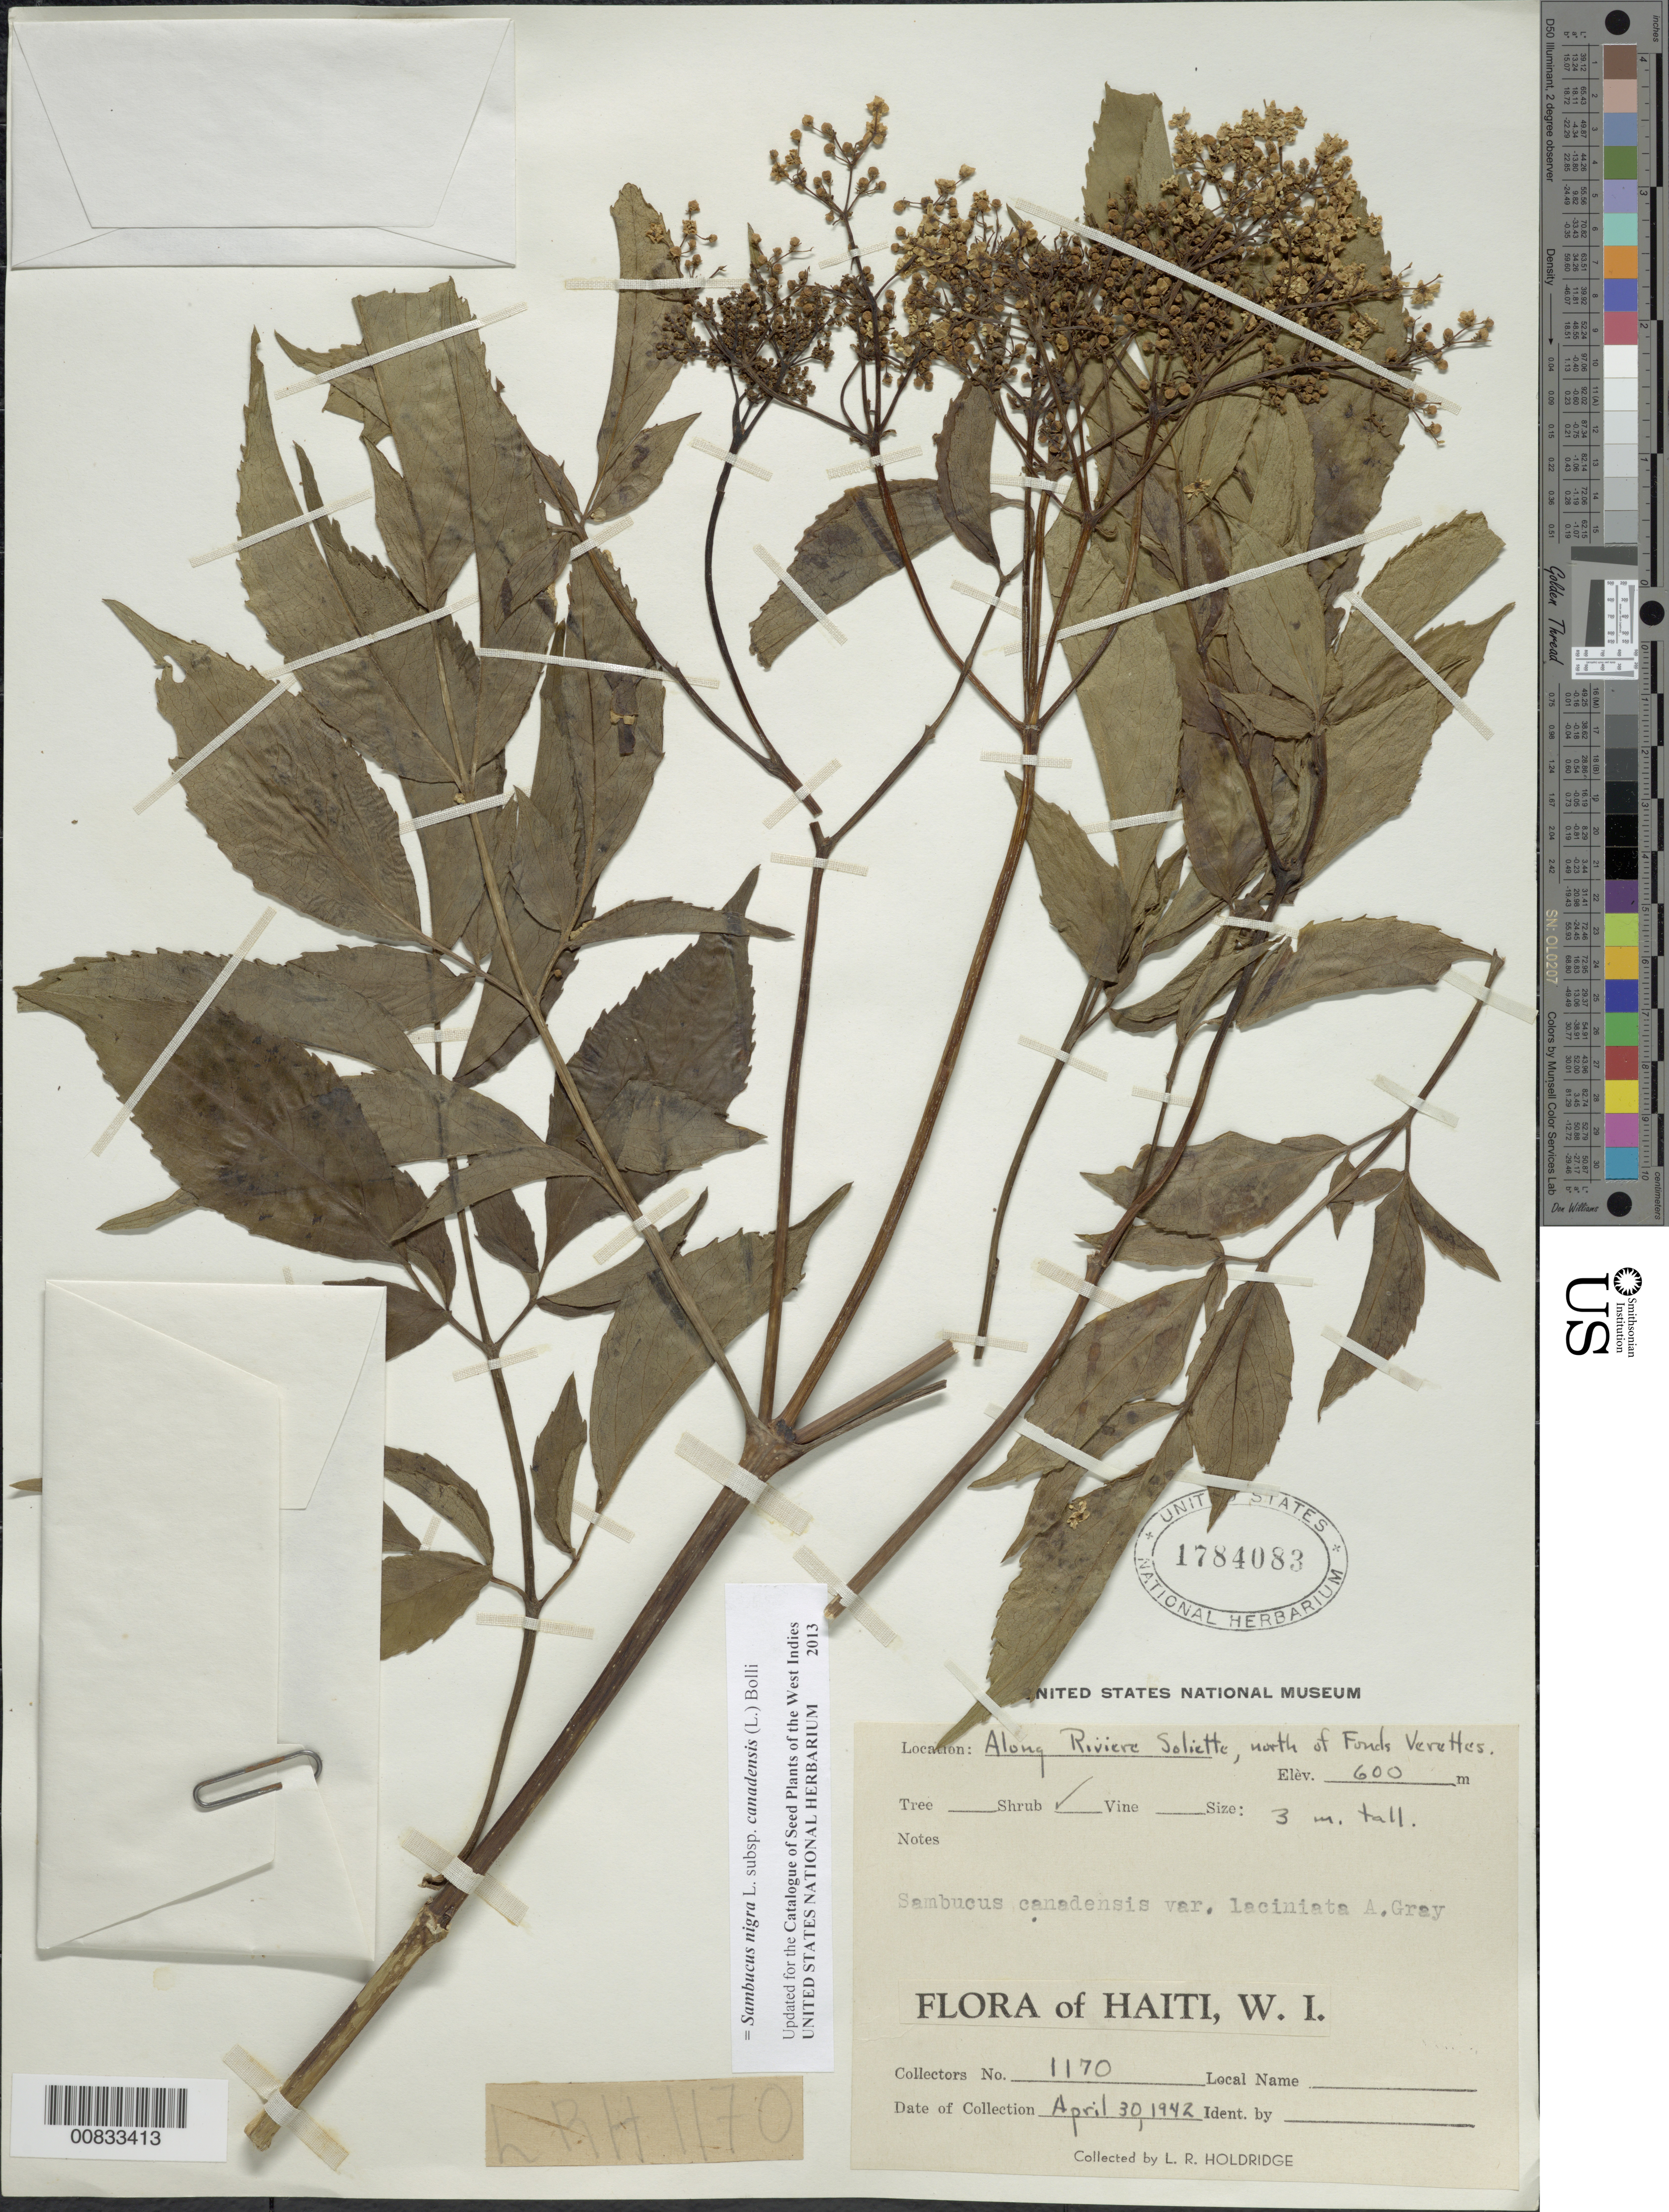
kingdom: Plantae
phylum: Tracheophyta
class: Magnoliopsida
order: Dipsacales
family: Viburnaceae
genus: Sambucus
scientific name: Sambucus nigra subsp. canadensis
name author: (L.) Bolli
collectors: L. Holdridge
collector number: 1170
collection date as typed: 30 Apr 1942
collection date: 1942-04-30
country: Haiti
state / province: Ouest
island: Hispaniola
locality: Along Rivière Soliette, N of Fond Verrettes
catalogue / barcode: US 1784083